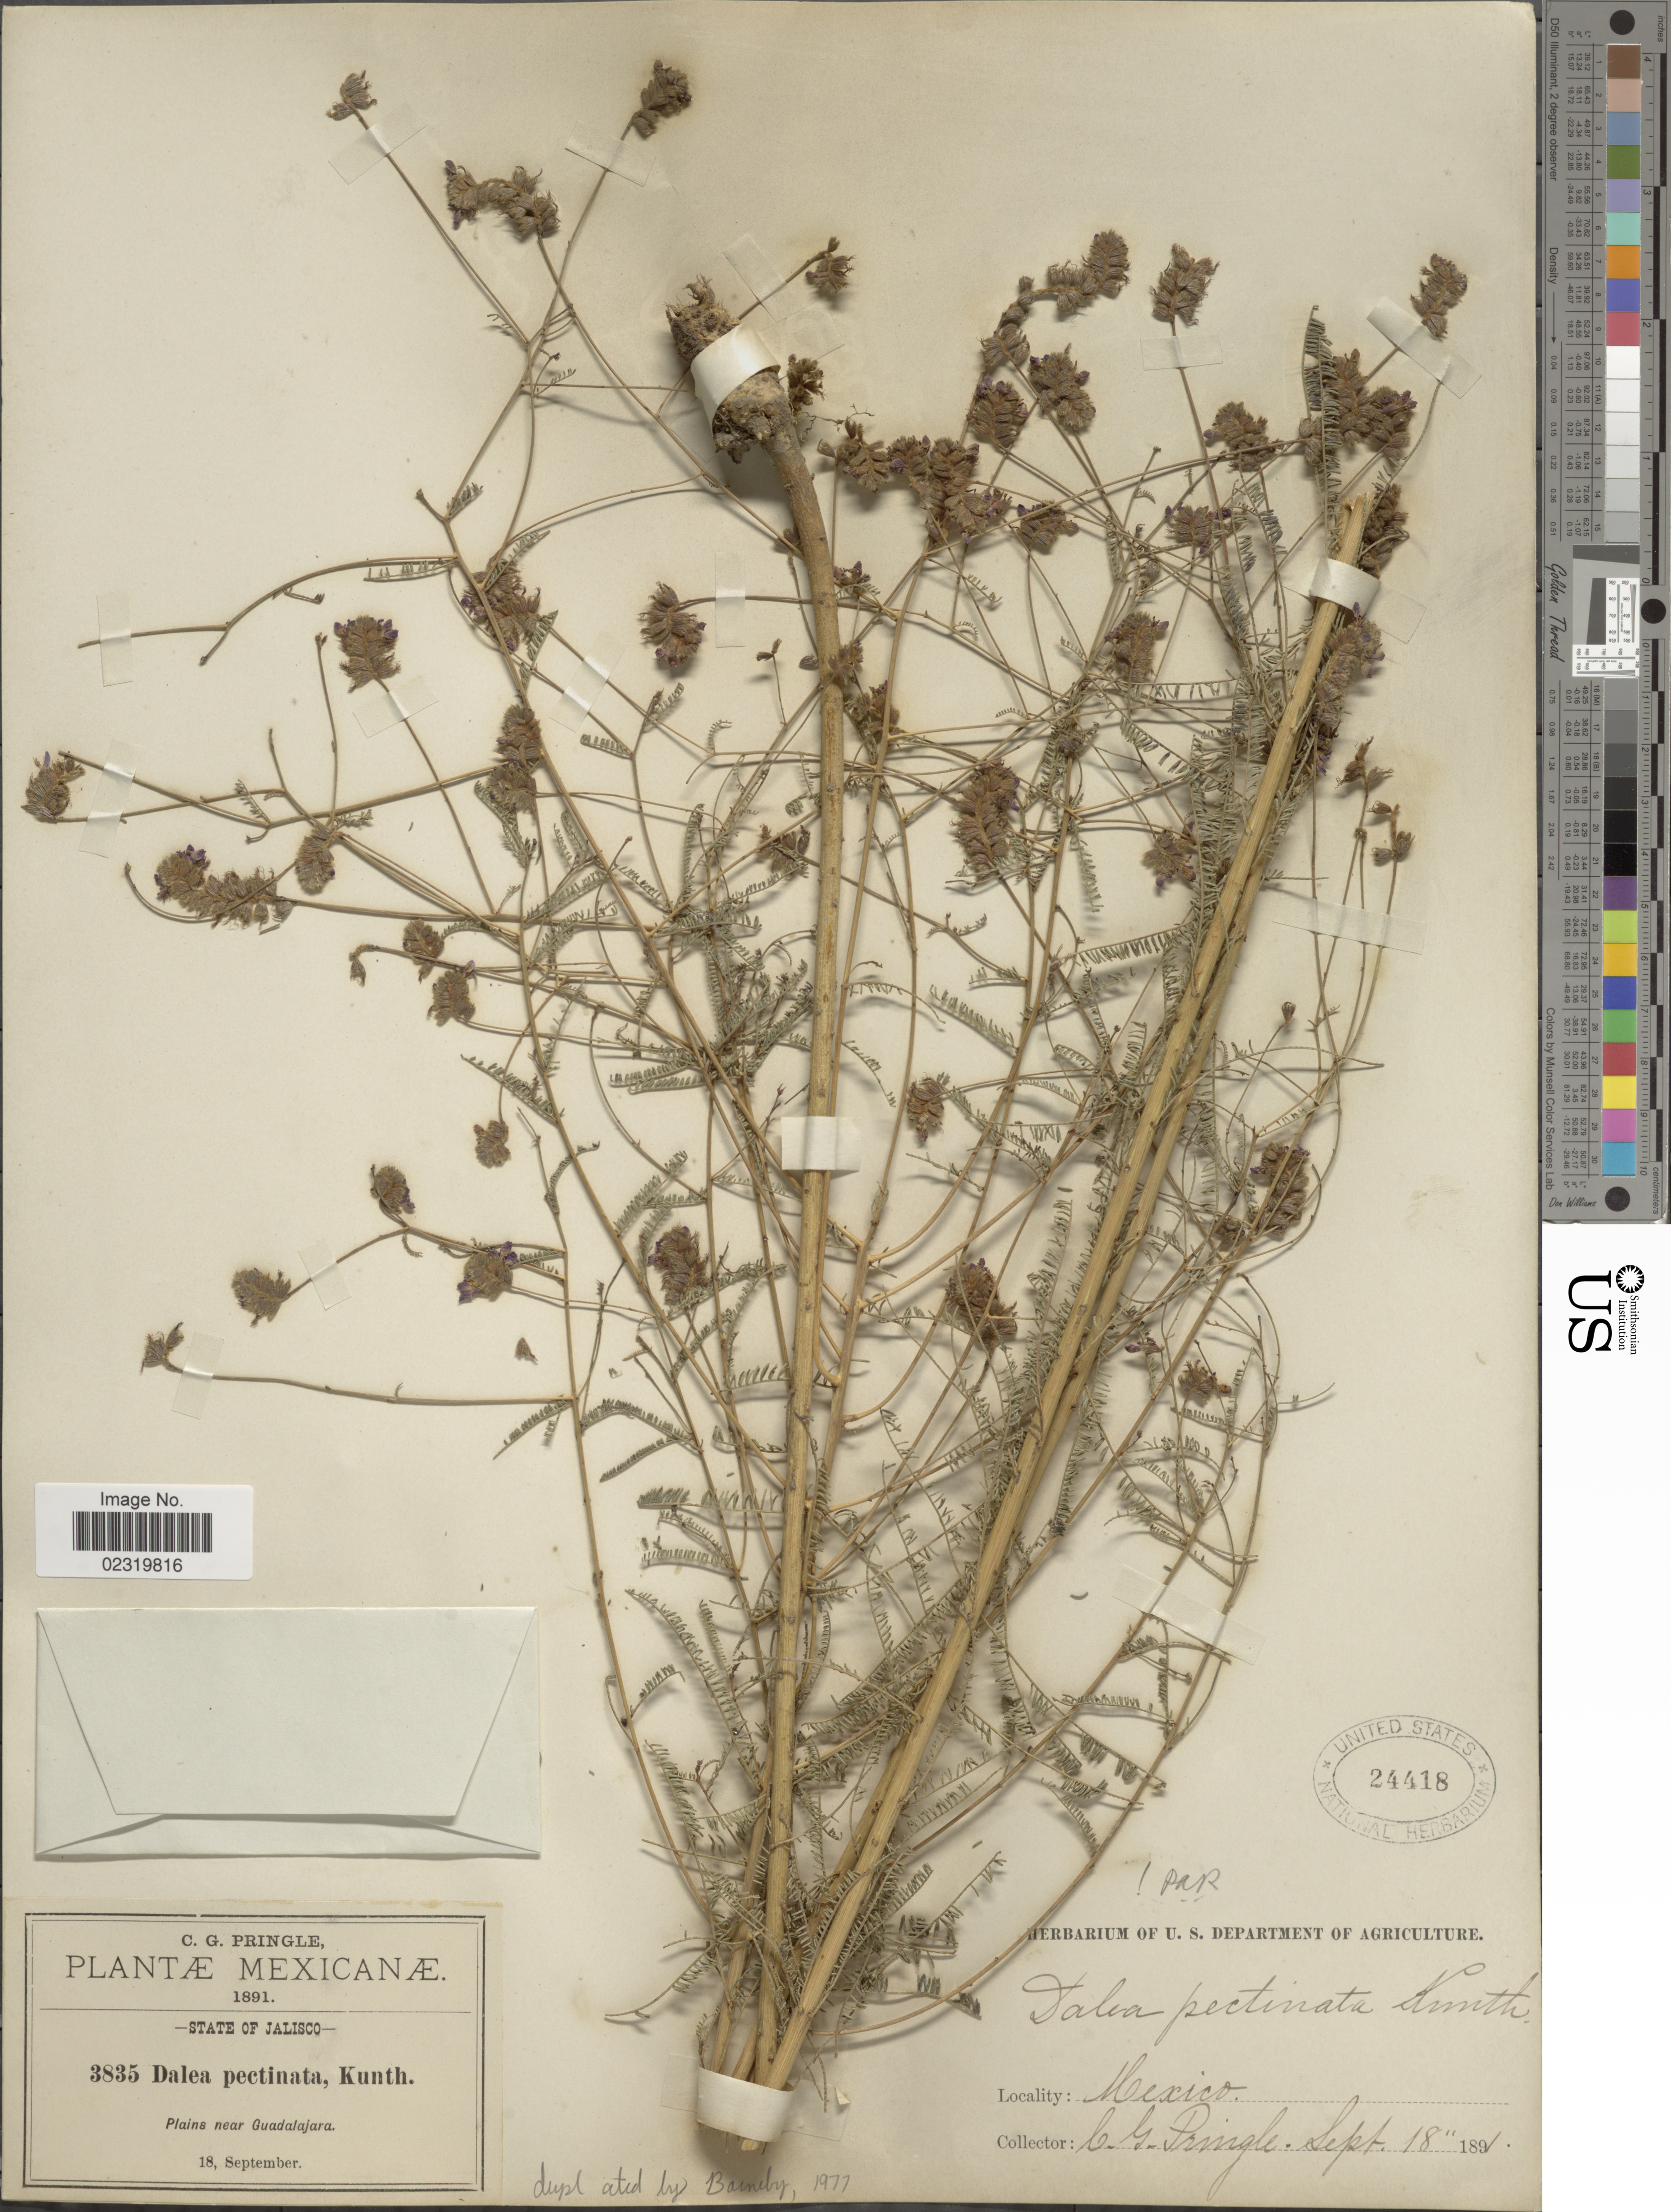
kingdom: Plantae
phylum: Tracheophyta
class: Magnoliopsida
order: Fabales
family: Fabaceae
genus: Dalea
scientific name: Dalea pectinata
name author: Kunth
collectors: C. G. Pringle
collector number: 3835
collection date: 1891-09-18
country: Mexico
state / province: Jalisco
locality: Near Guadalajara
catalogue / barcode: US 24418